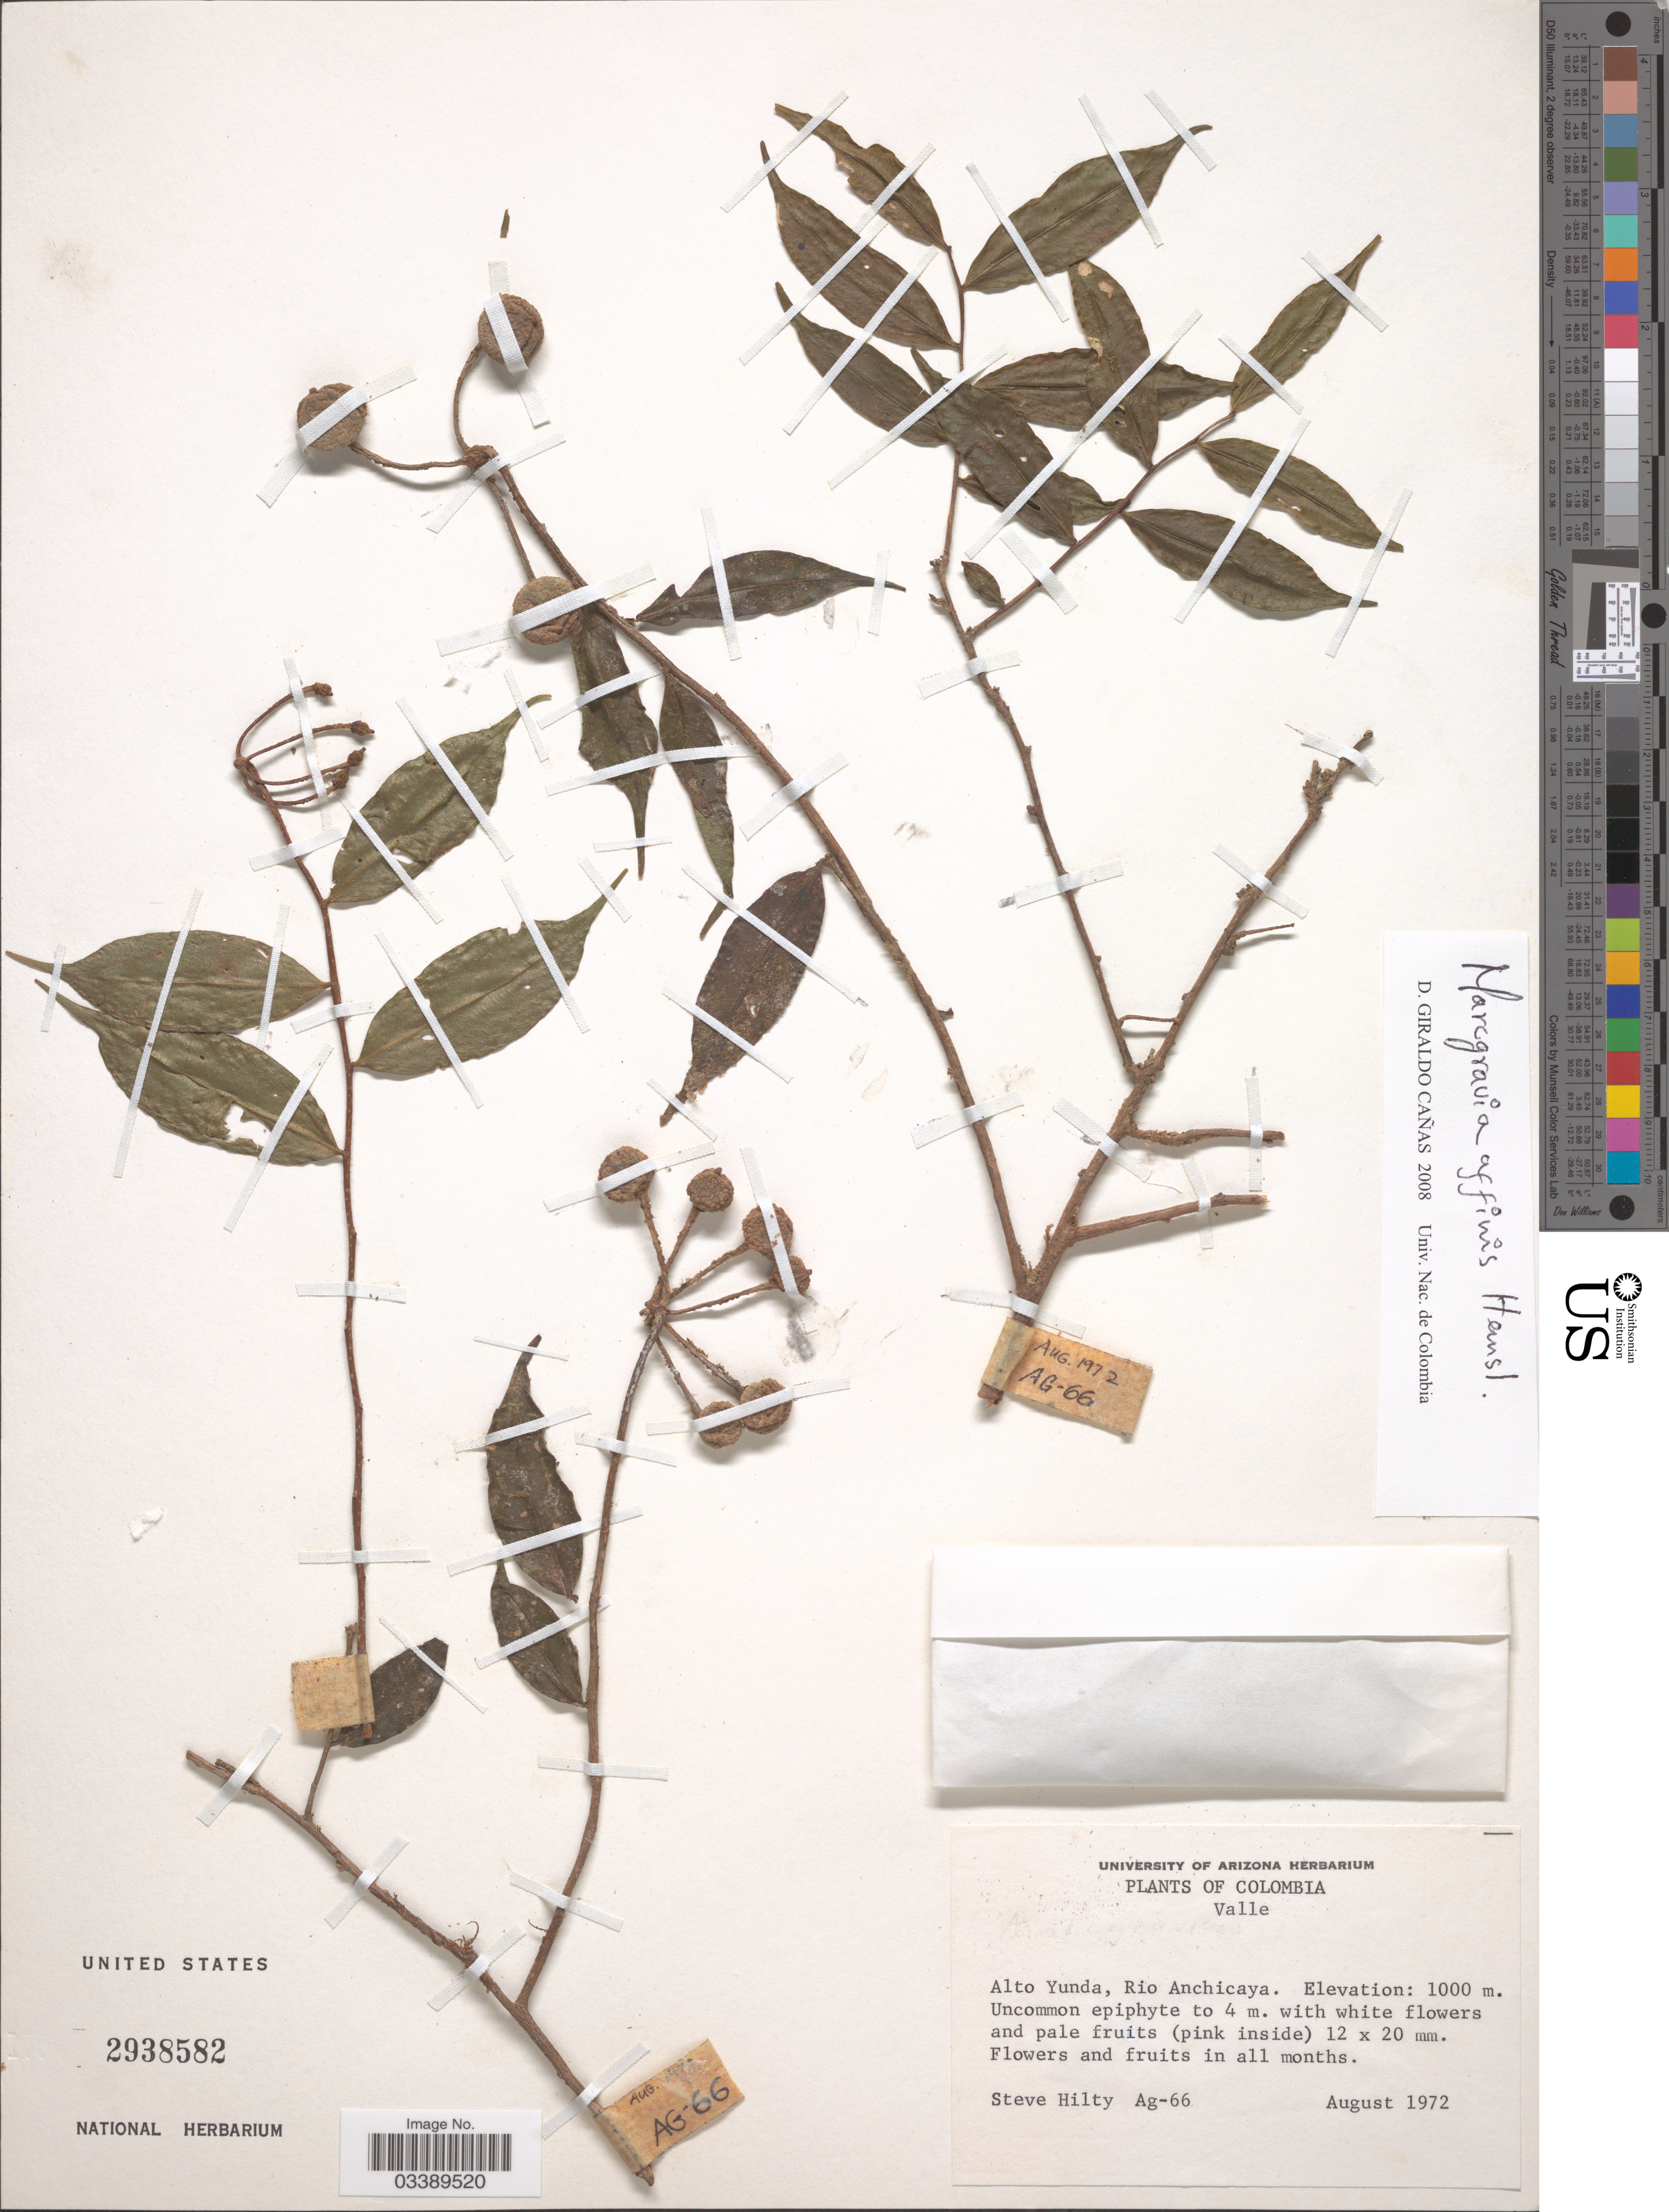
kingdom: Plantae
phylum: Tracheophyta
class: Magnoliopsida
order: Ericales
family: Marcgraviaceae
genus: Marcgravia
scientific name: Marcgravia affinis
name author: Hemsl.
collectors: S. Hilty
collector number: Ag-66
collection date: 1972-08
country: Colombia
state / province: Valle del Cauca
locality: Valle, Alto Yunda, Rio Anchicaya.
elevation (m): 1000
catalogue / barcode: US 2938582